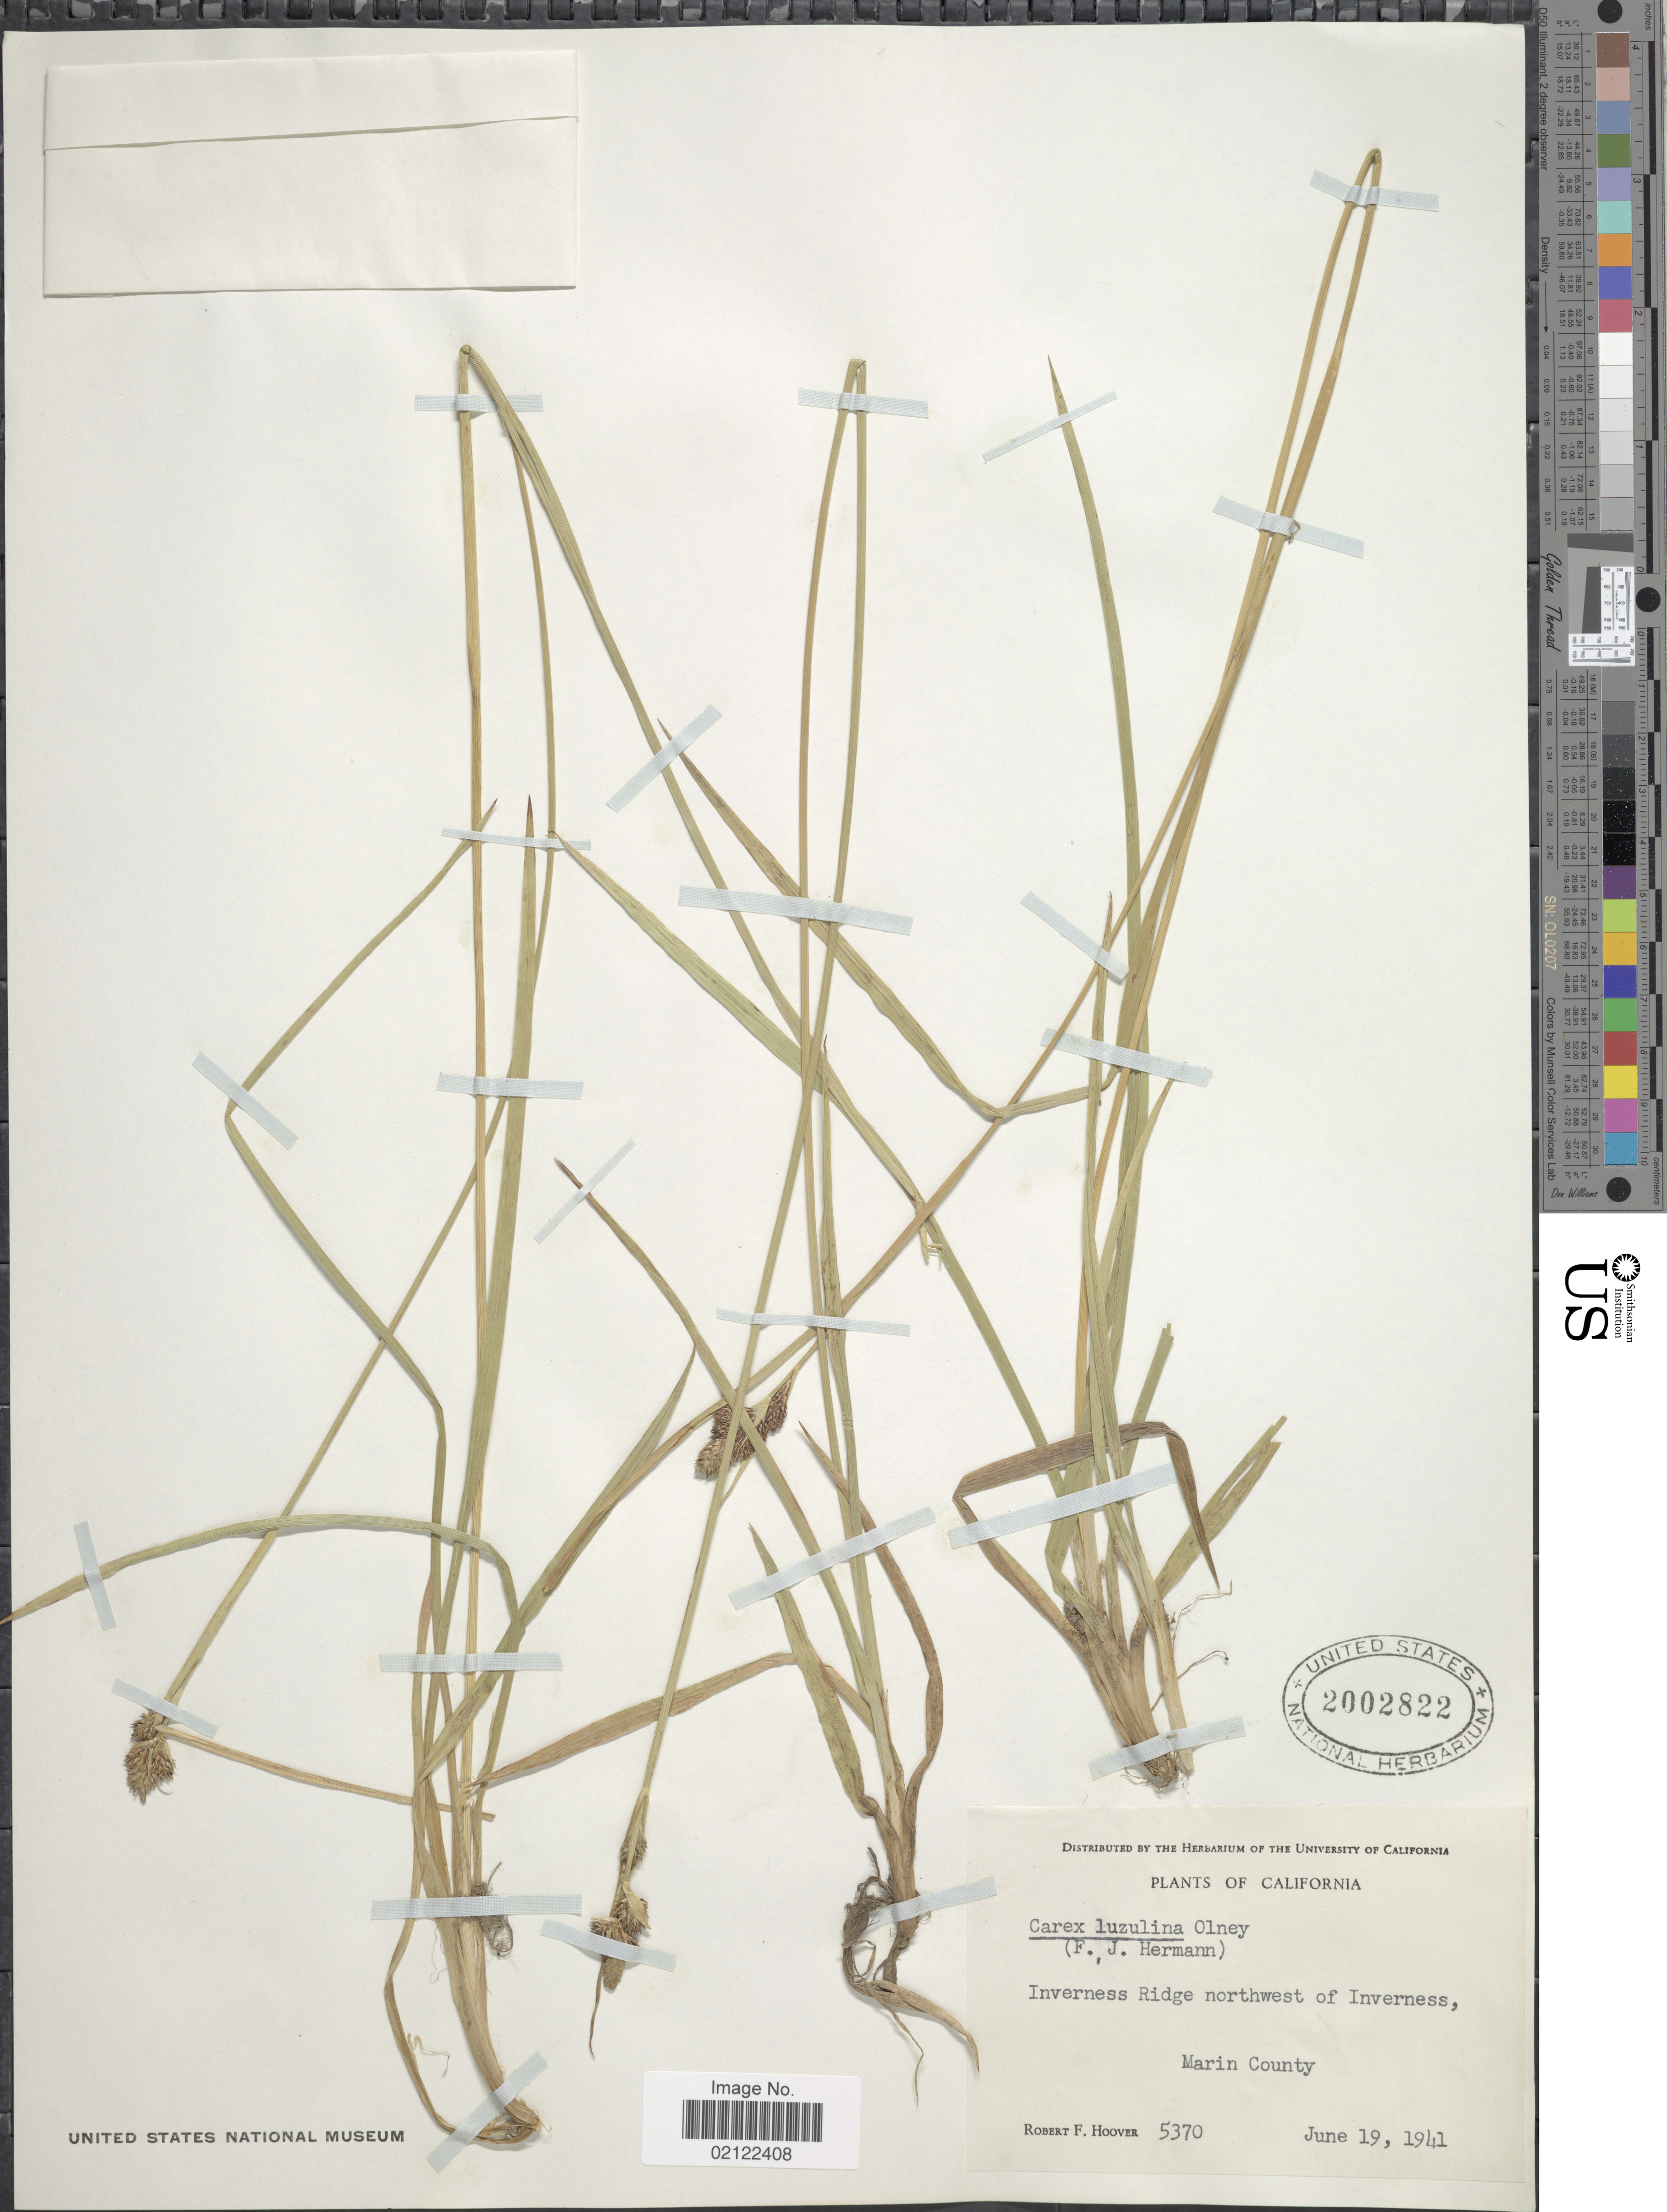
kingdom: Plantae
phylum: Tracheophyta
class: Liliopsida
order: Poales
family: Cyperaceae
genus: Carex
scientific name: Carex luzulina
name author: Olney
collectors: R. F. Hoover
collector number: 5370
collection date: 1941-06-19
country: United States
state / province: California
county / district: Marin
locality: Inverness Ridge northwest of Inverness, Marin County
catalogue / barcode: US 2002822